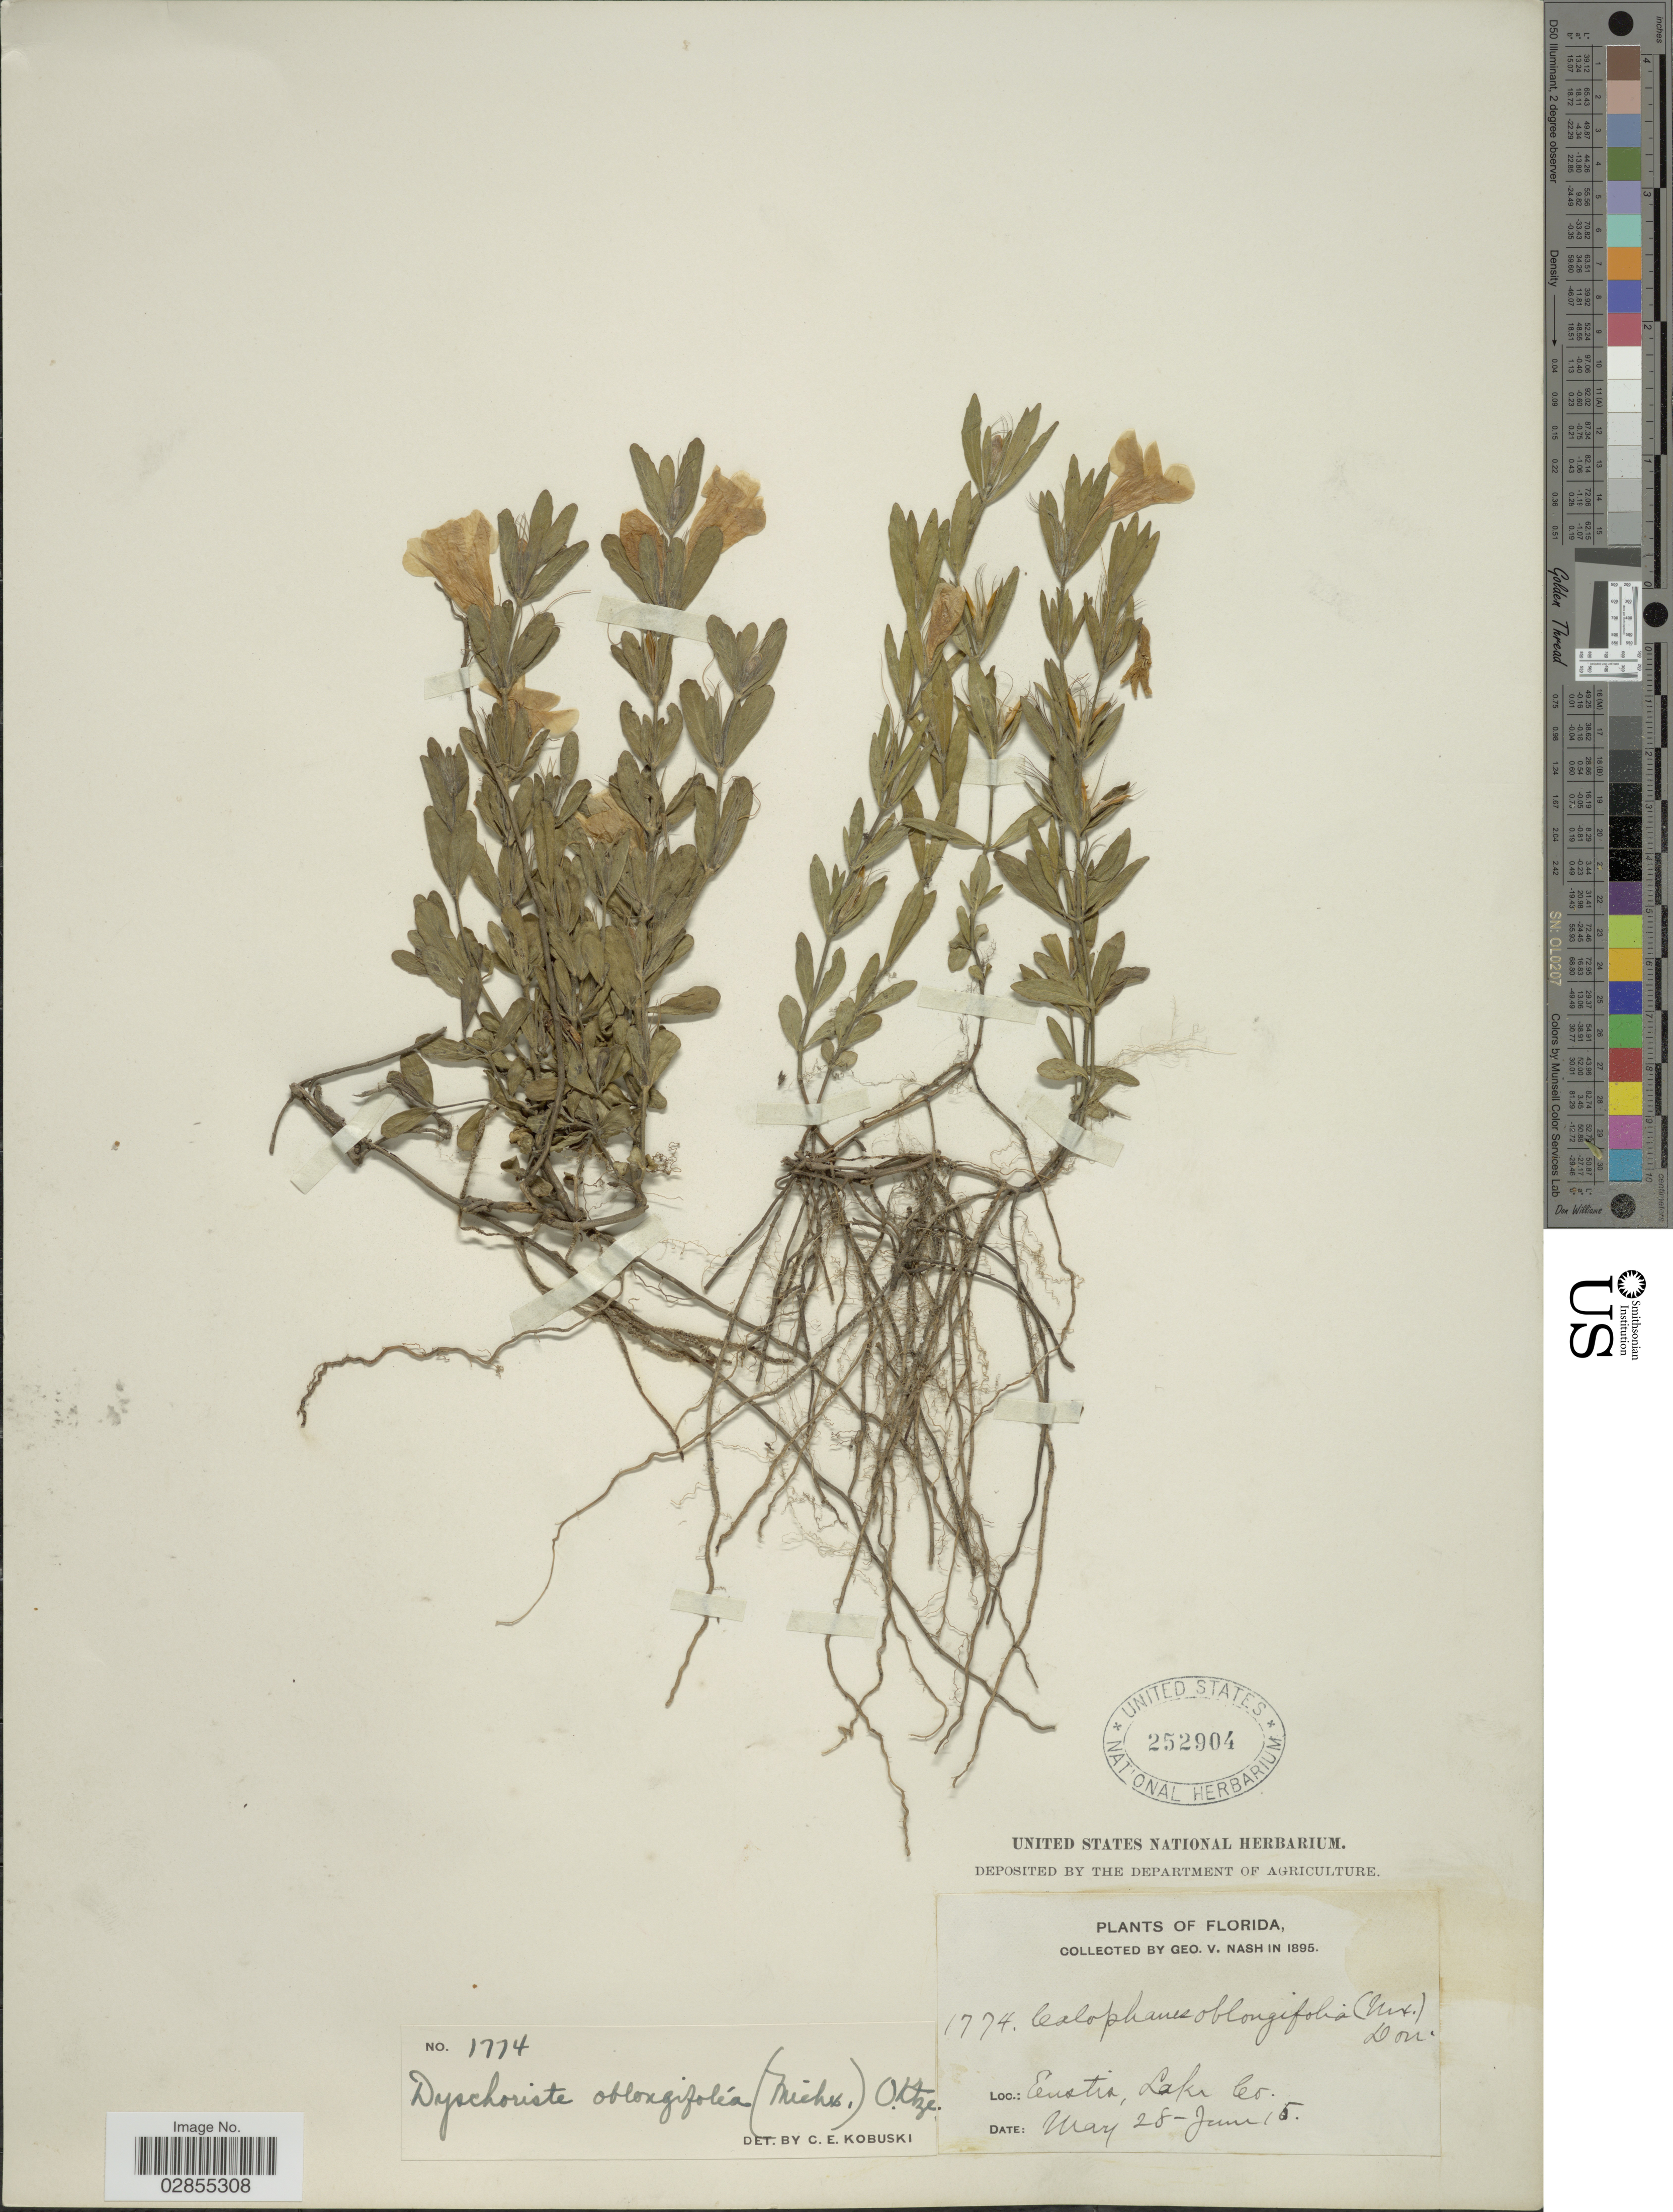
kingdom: Plantae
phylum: Tracheophyta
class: Magnoliopsida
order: Lamiales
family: Acanthaceae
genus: Dyschoriste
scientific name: Dyschoriste oblongifolia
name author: (Michx.) Kuntze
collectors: G. V. Nash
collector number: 1774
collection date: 1895-05-28/1895-06-15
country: United States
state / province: Florida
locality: Eustis, Lake Co.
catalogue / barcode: US 252904